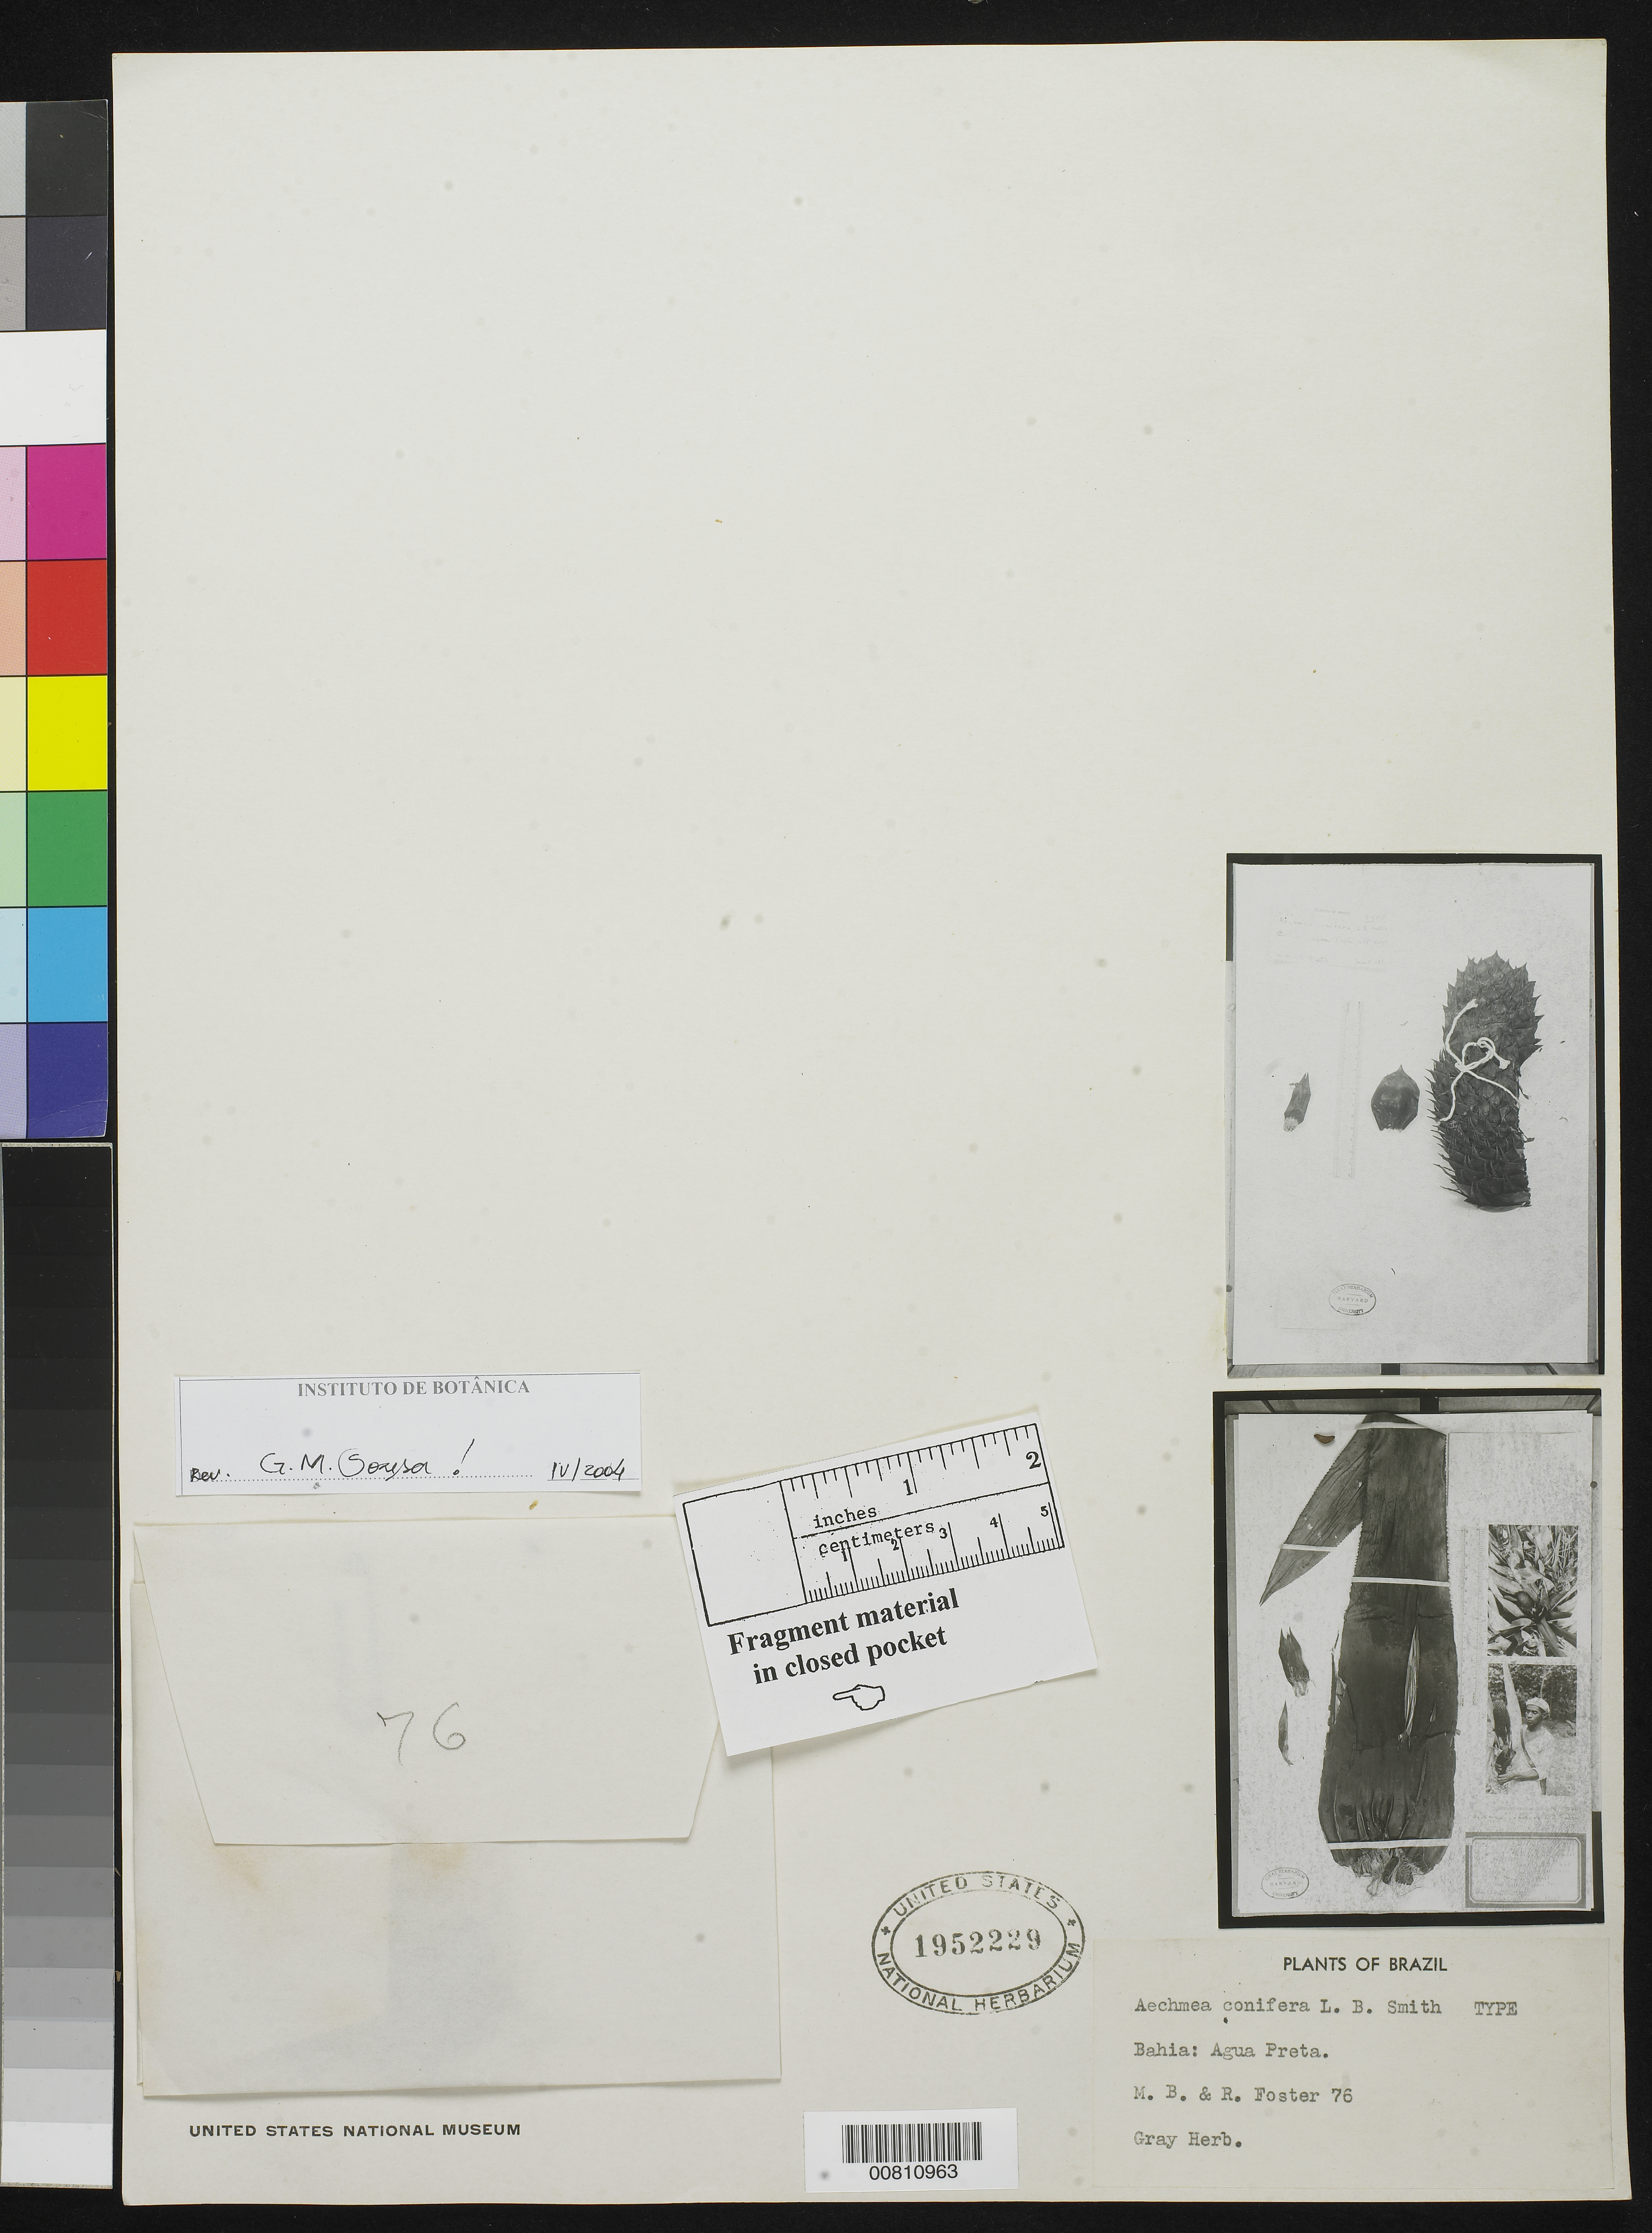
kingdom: Plantae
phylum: Tracheophyta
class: Liliopsida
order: Poales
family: Bromeliaceae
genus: Aechmea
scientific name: Aechmea conifera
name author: L.B. Sm.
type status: Isotype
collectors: M. B. Foster & R. Foster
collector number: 76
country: Brazil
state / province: Bahia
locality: Bahia: Agua Preta.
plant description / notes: Fragment of (holo?)type ex Gray Herbarium.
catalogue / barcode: US 1952229